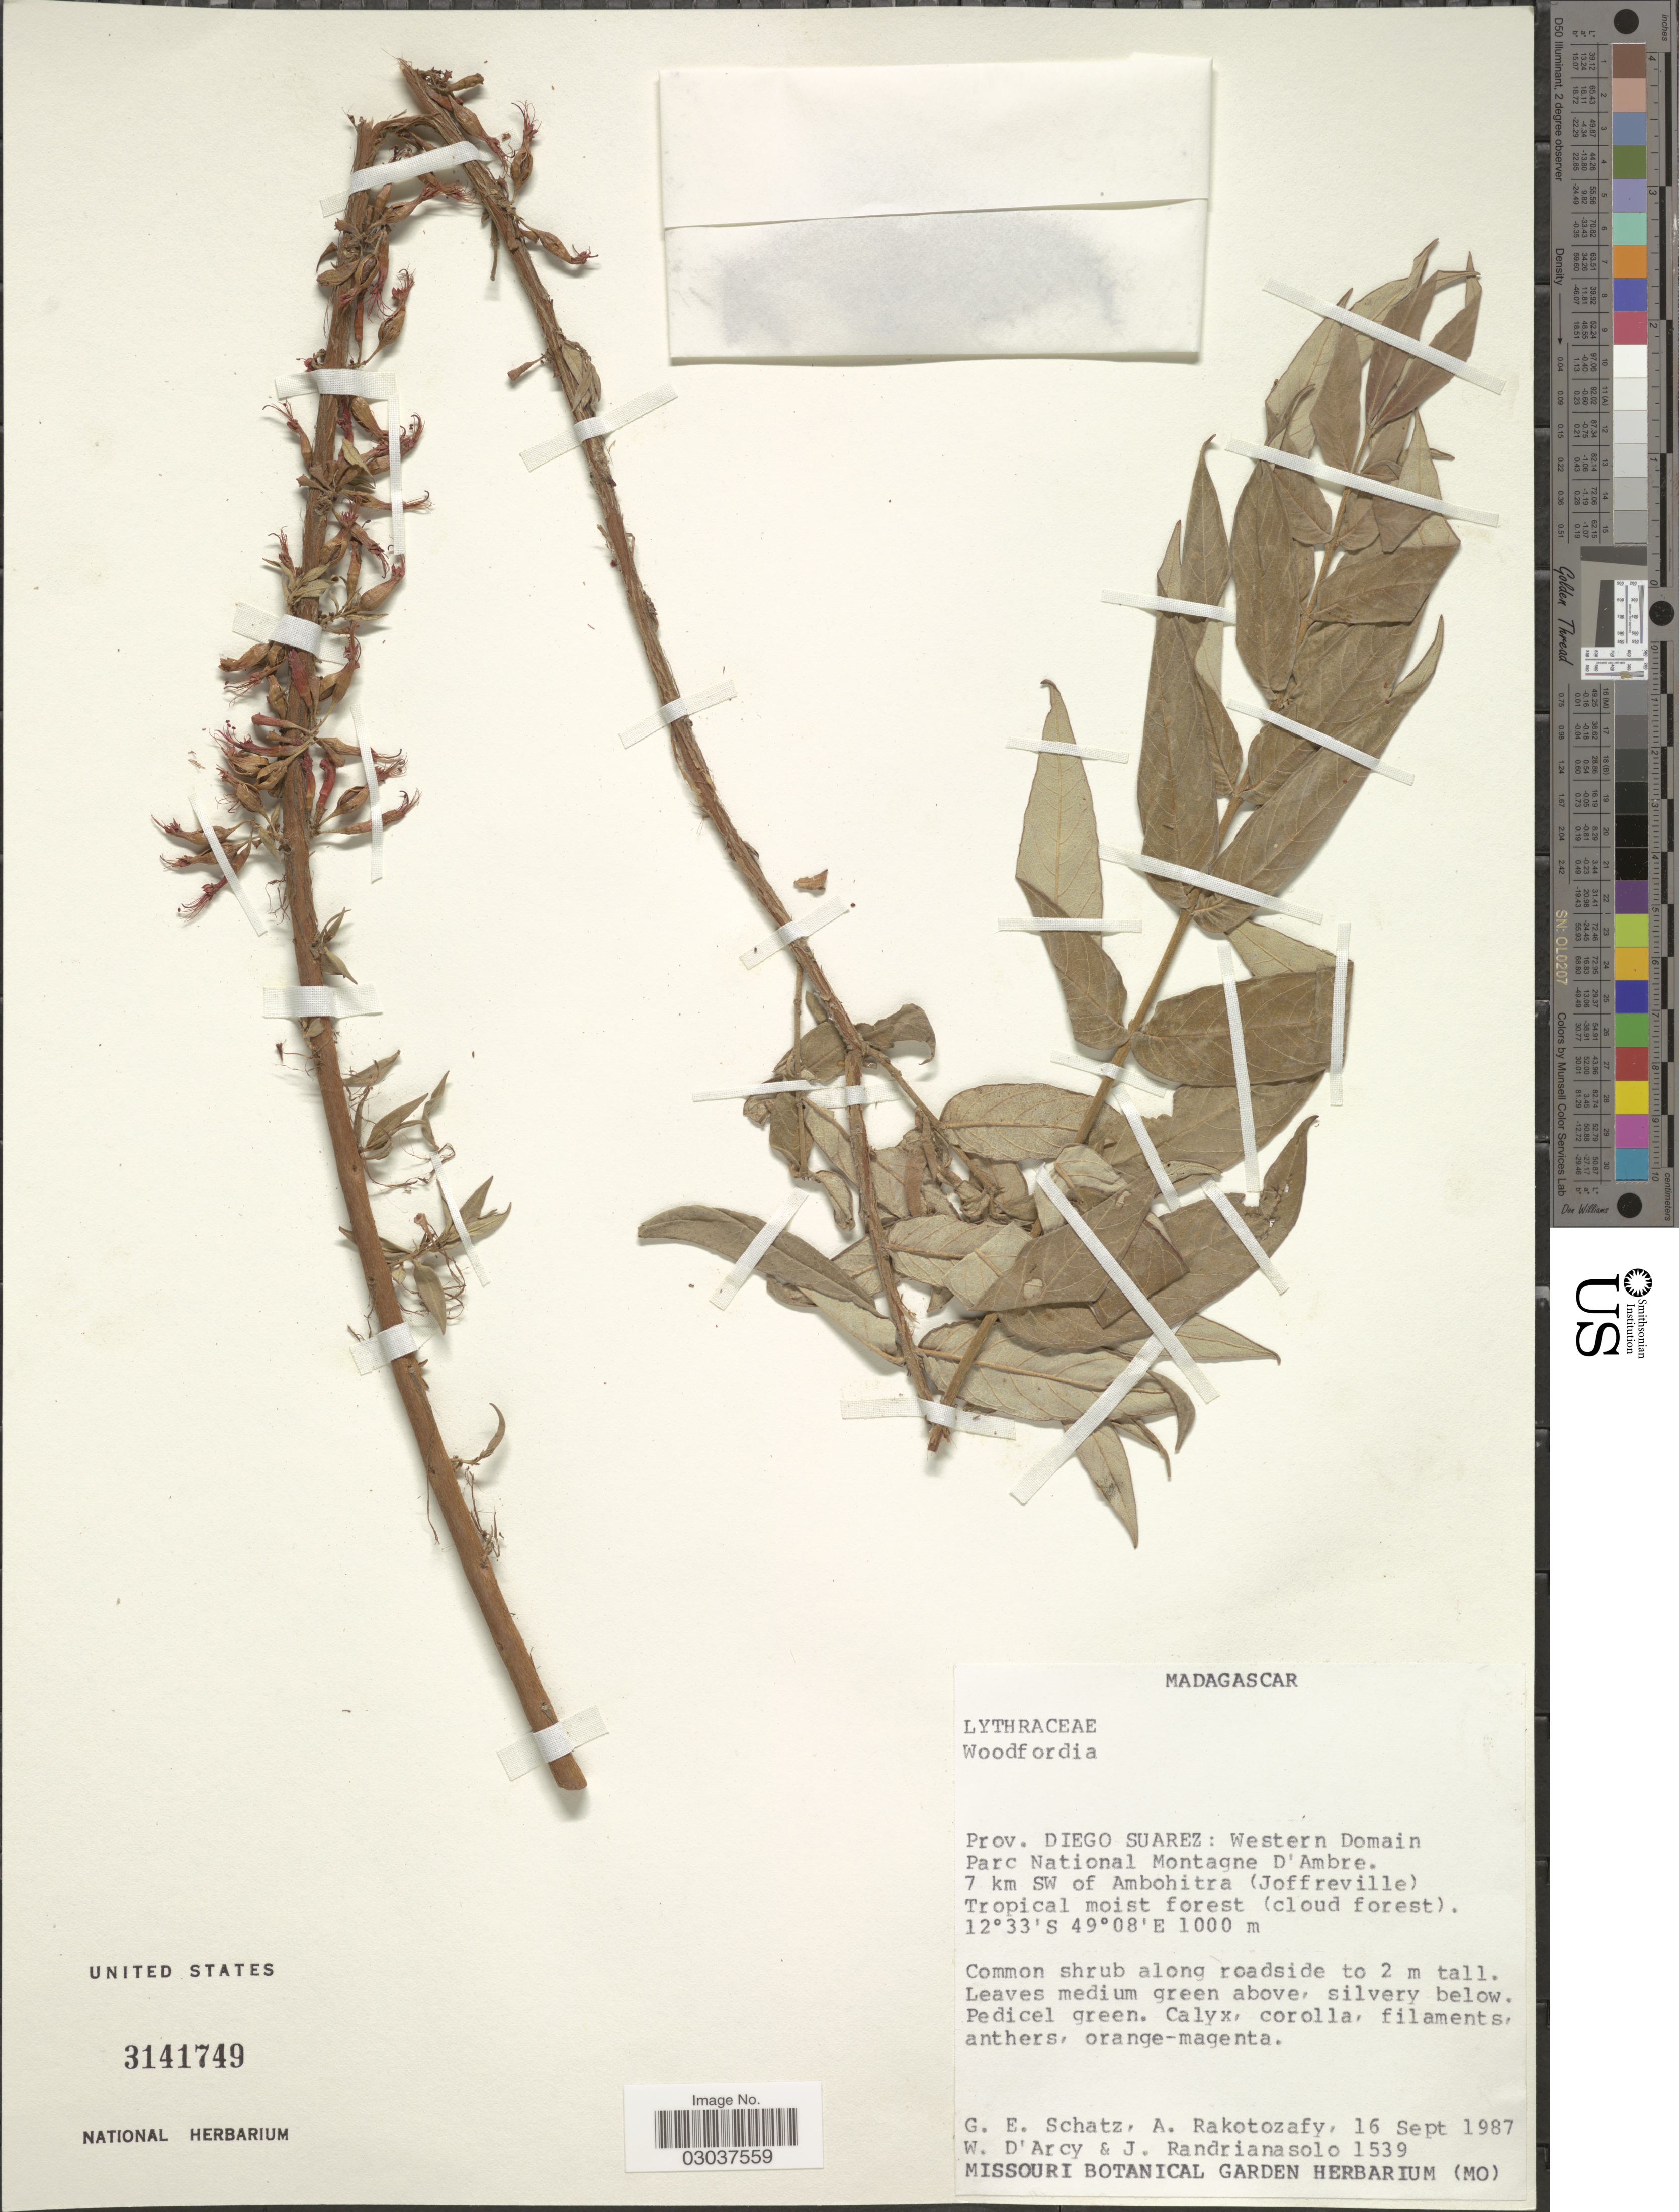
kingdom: Plantae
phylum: Tracheophyta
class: Magnoliopsida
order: Myrtales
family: Lythraceae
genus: Woodfordia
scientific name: Woodfordia sp.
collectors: G. Schatz, A. Rakotozafy, W. G. D'Arcy & J. Randrianasolo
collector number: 1539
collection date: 1987-09-16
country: Madagascar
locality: Prov. Diego Suarez: Western Domain Parc National Montagne D'Ambre. 7 km SW of Ambohitra (Joffreville).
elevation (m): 1000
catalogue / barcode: US 3141749